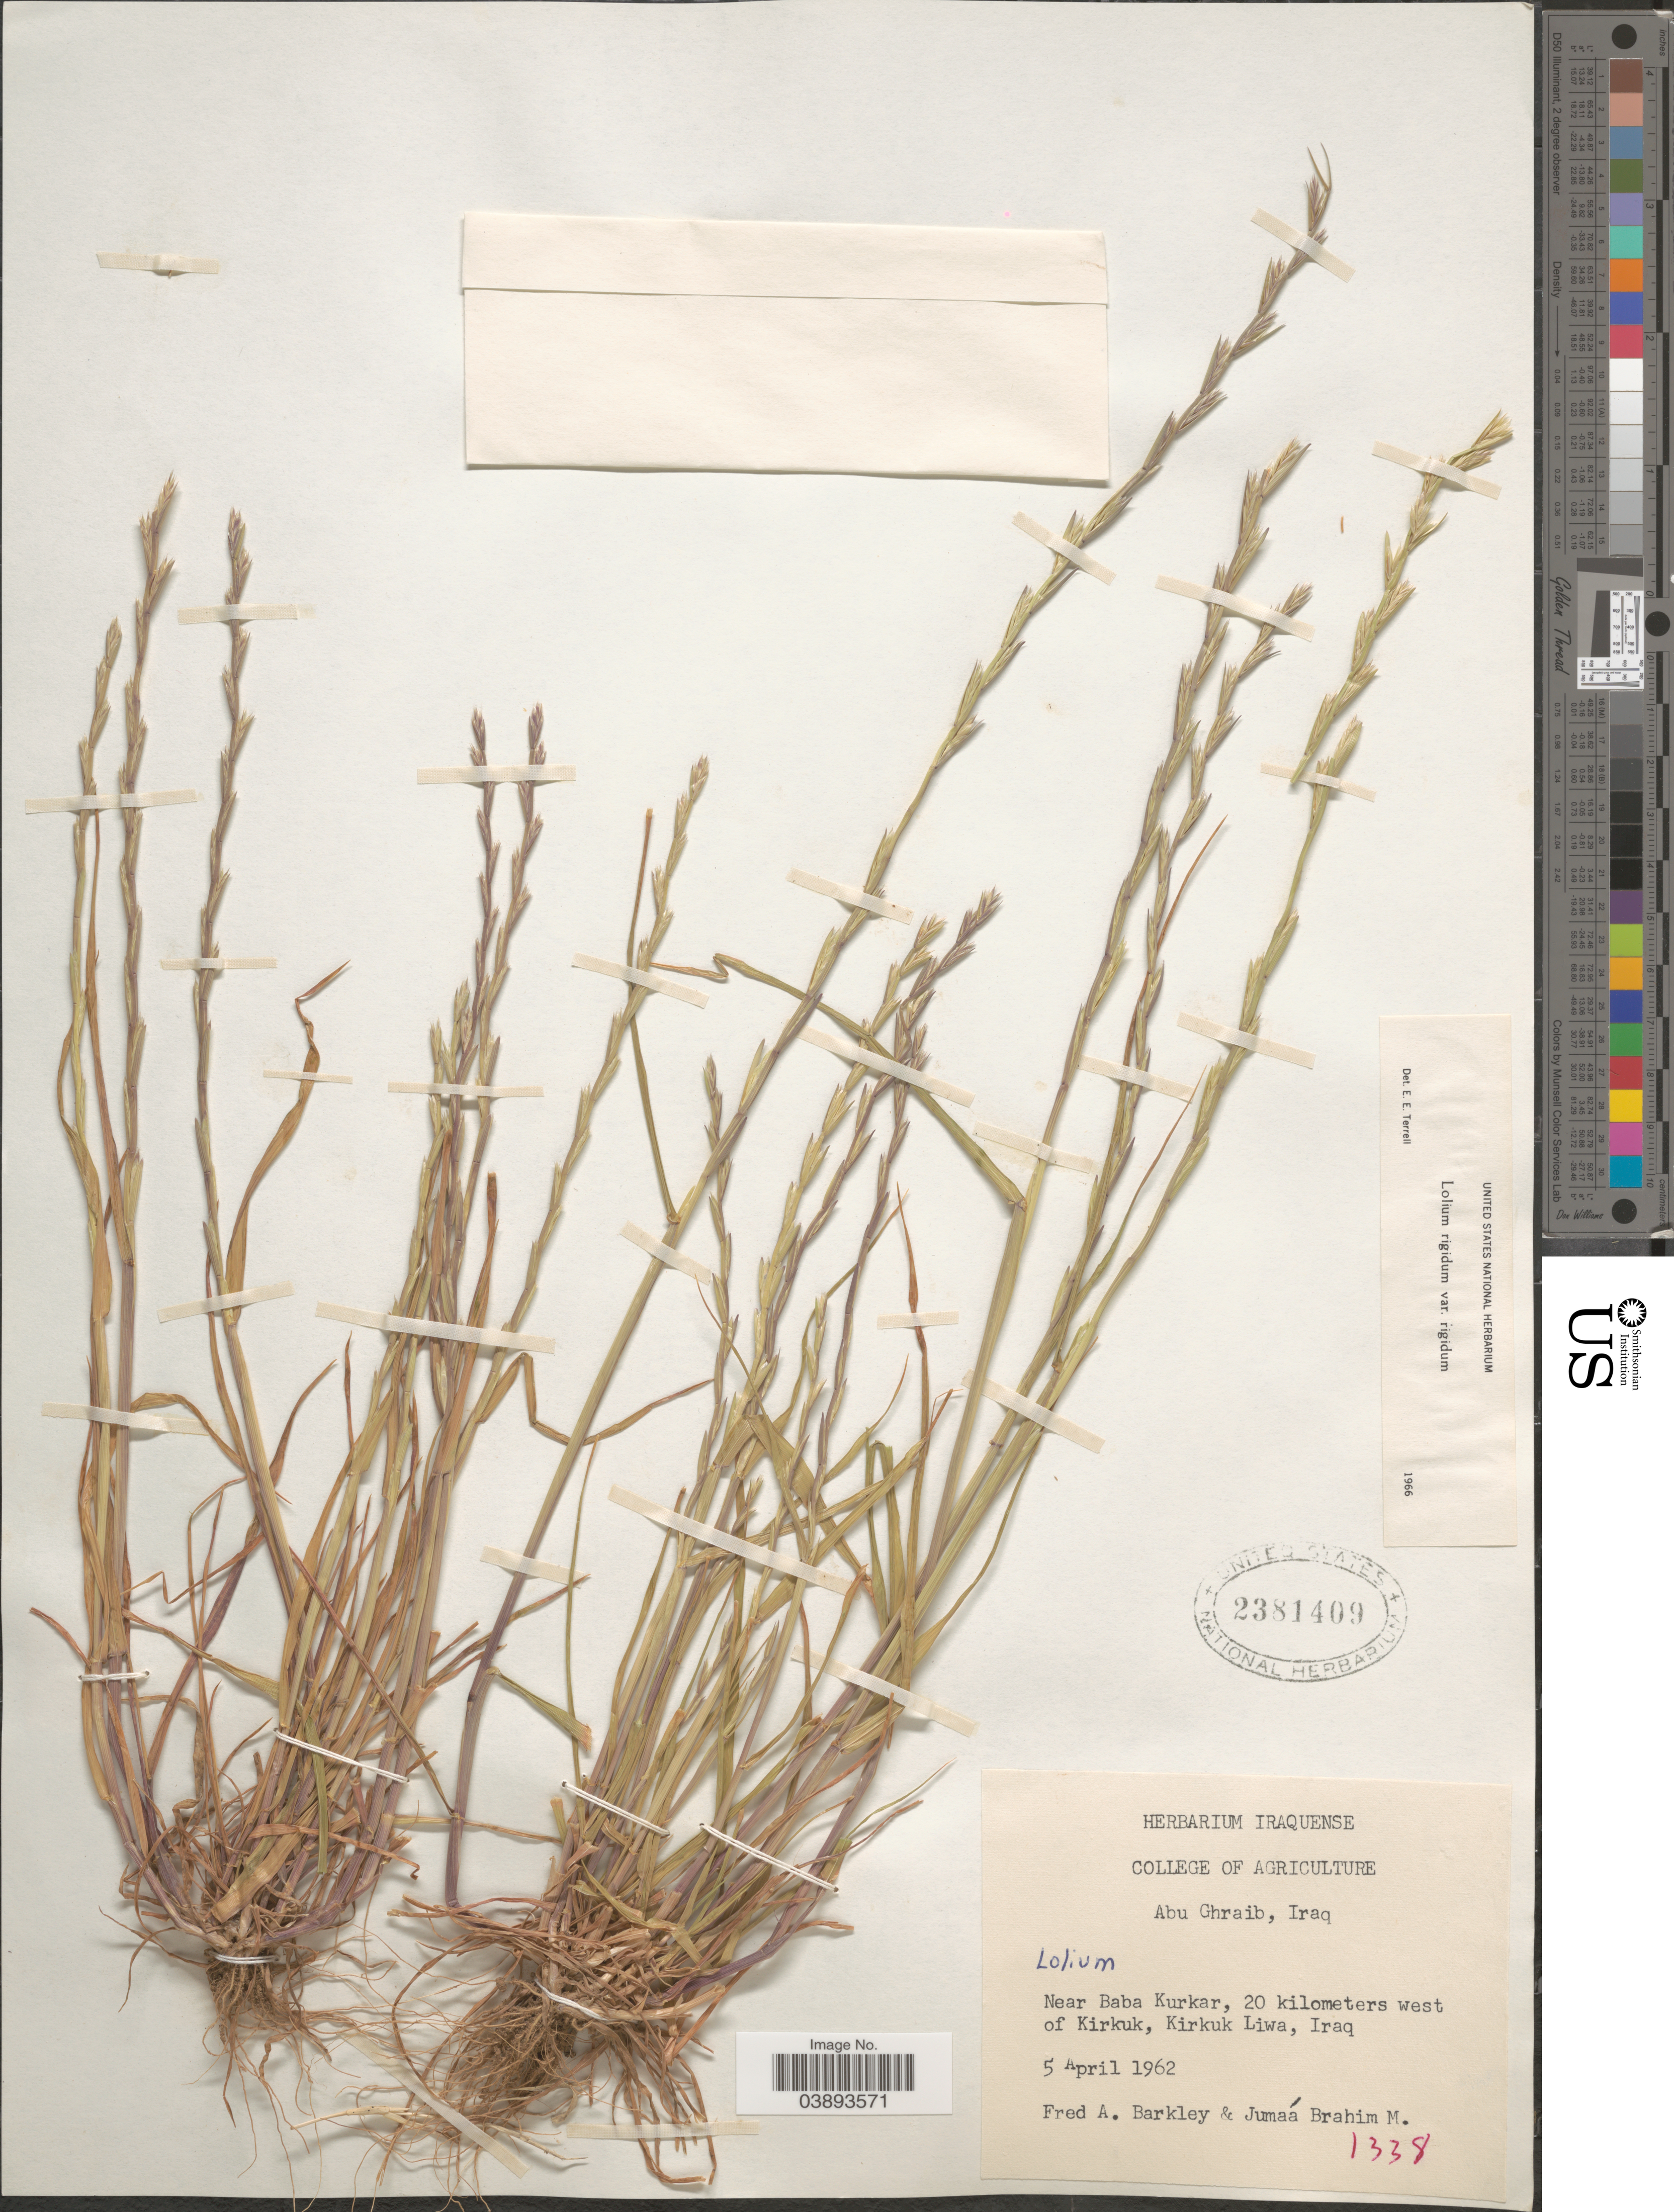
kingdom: Plantae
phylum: Tracheophyta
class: Liliopsida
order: Poales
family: Poaceae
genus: Lolium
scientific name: Lolium rigidum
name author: Gaudin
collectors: F. A. Barkley & Brahim M., J.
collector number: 1338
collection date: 1962-04-05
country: Iraq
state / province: Kirkūk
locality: Near Baba Kurkar, 20 kilometers west of Kirkuk, Kirkuk Liwa.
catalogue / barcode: US 2381409